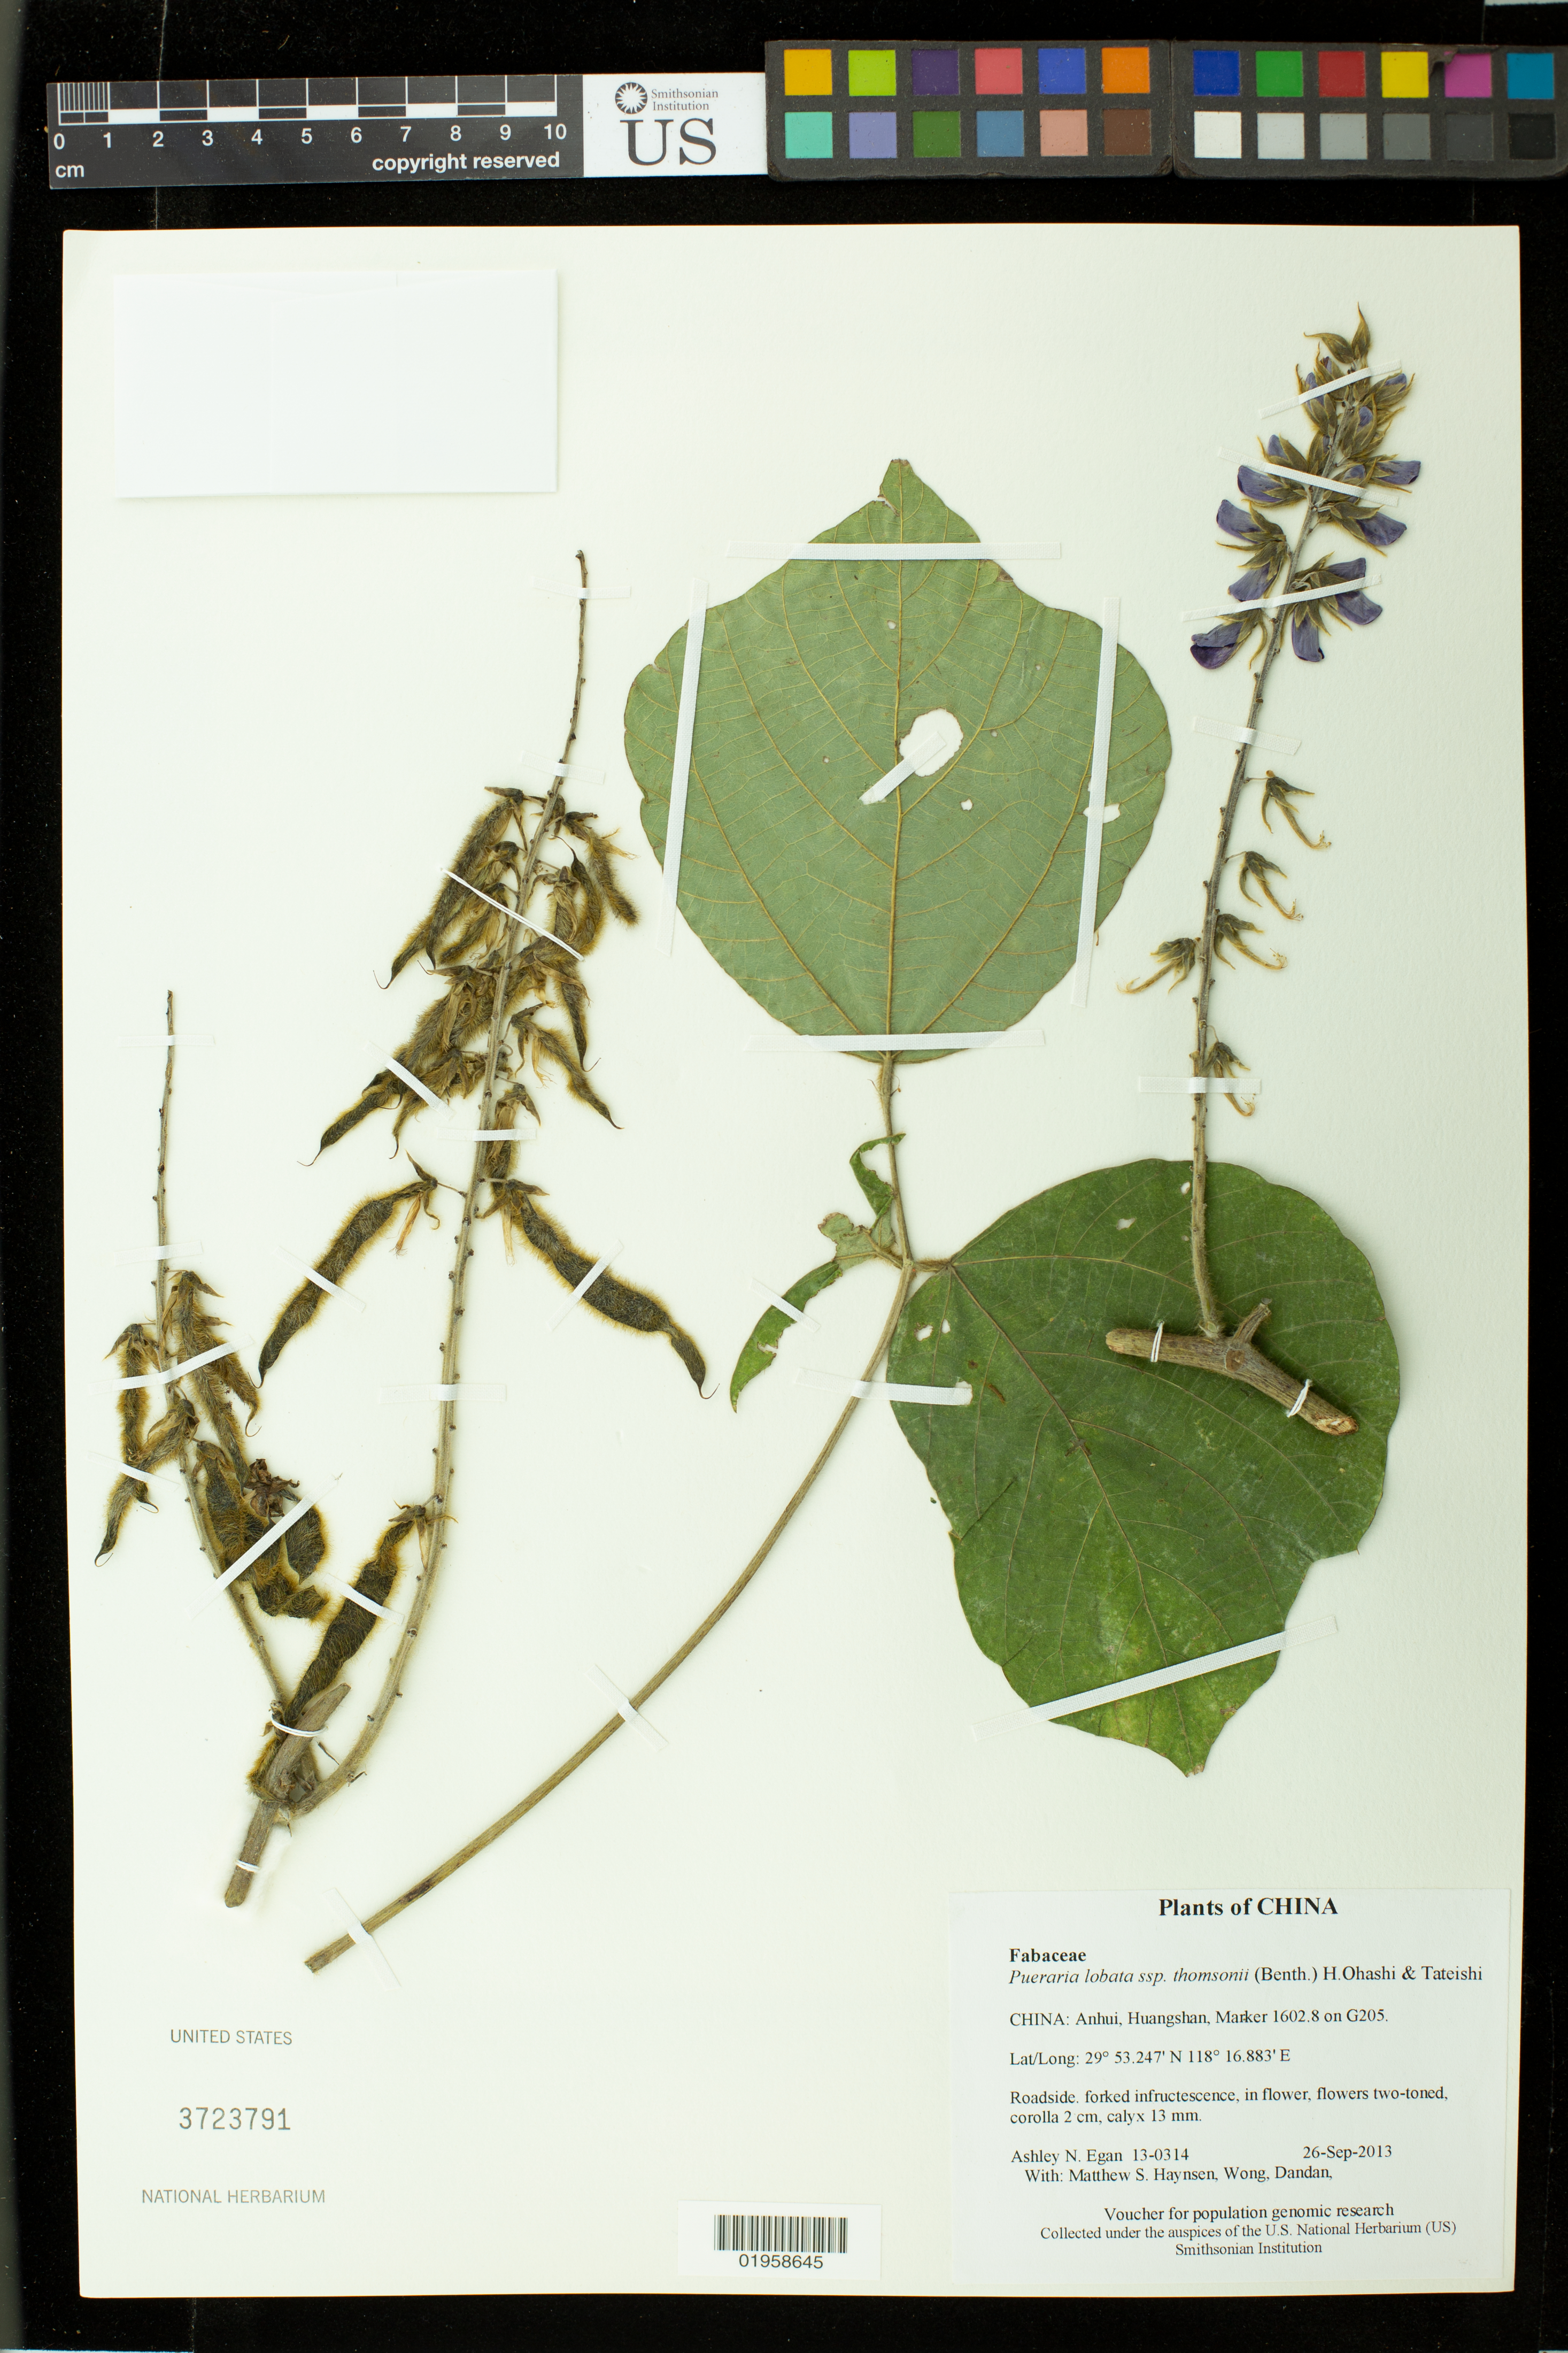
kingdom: Plantae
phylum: Tracheophyta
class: Magnoliopsida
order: Fabales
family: Fabaceae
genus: Pueraria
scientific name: Pueraria lobata subsp. thomsonii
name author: (Benth.) H. Ohashi & Tateishi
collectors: A. N. Egan, M. Hansen & D. Wong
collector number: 13-0314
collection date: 2013-09-26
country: China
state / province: Anhui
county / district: Huangshan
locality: Marker 1602.8 on G205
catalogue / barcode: US 3723791